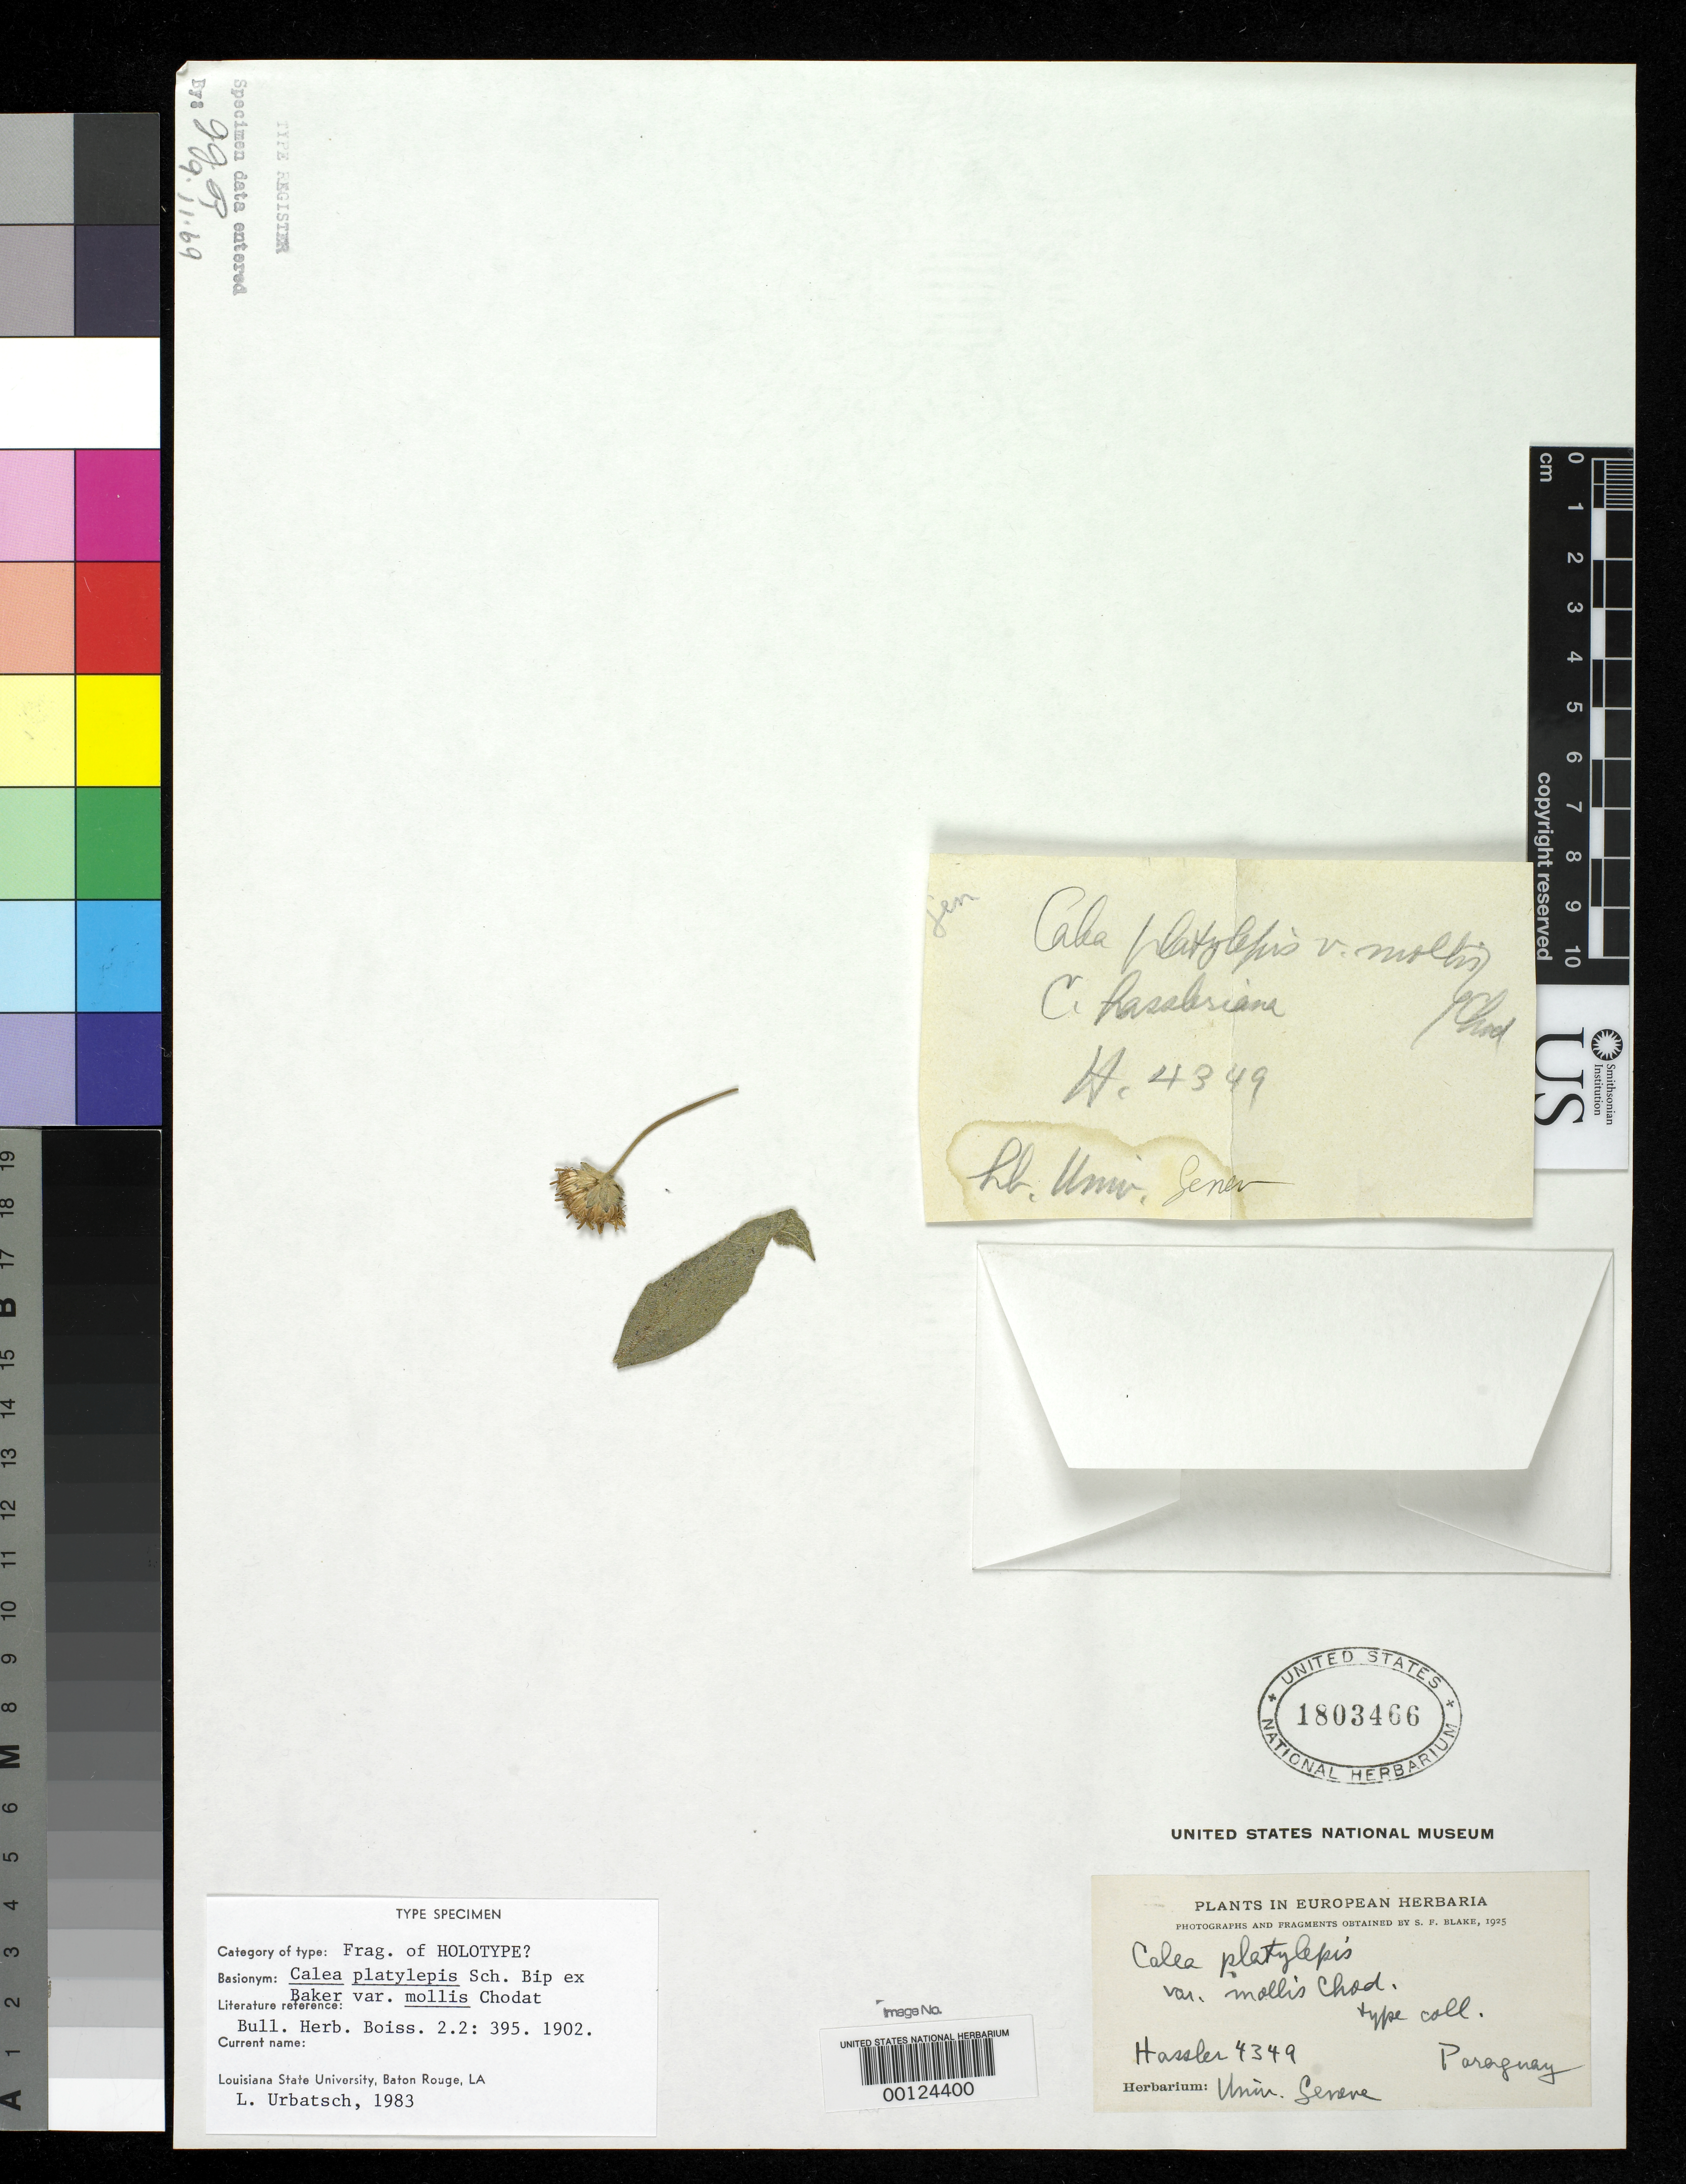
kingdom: Plantae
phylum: Tracheophyta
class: Magnoliopsida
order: Asterales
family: Asteraceae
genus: Calea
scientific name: Calea platylepis var. mollis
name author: Chodat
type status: Type Fragment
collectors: E. Hassler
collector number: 4349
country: Paraguay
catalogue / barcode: US 1803466